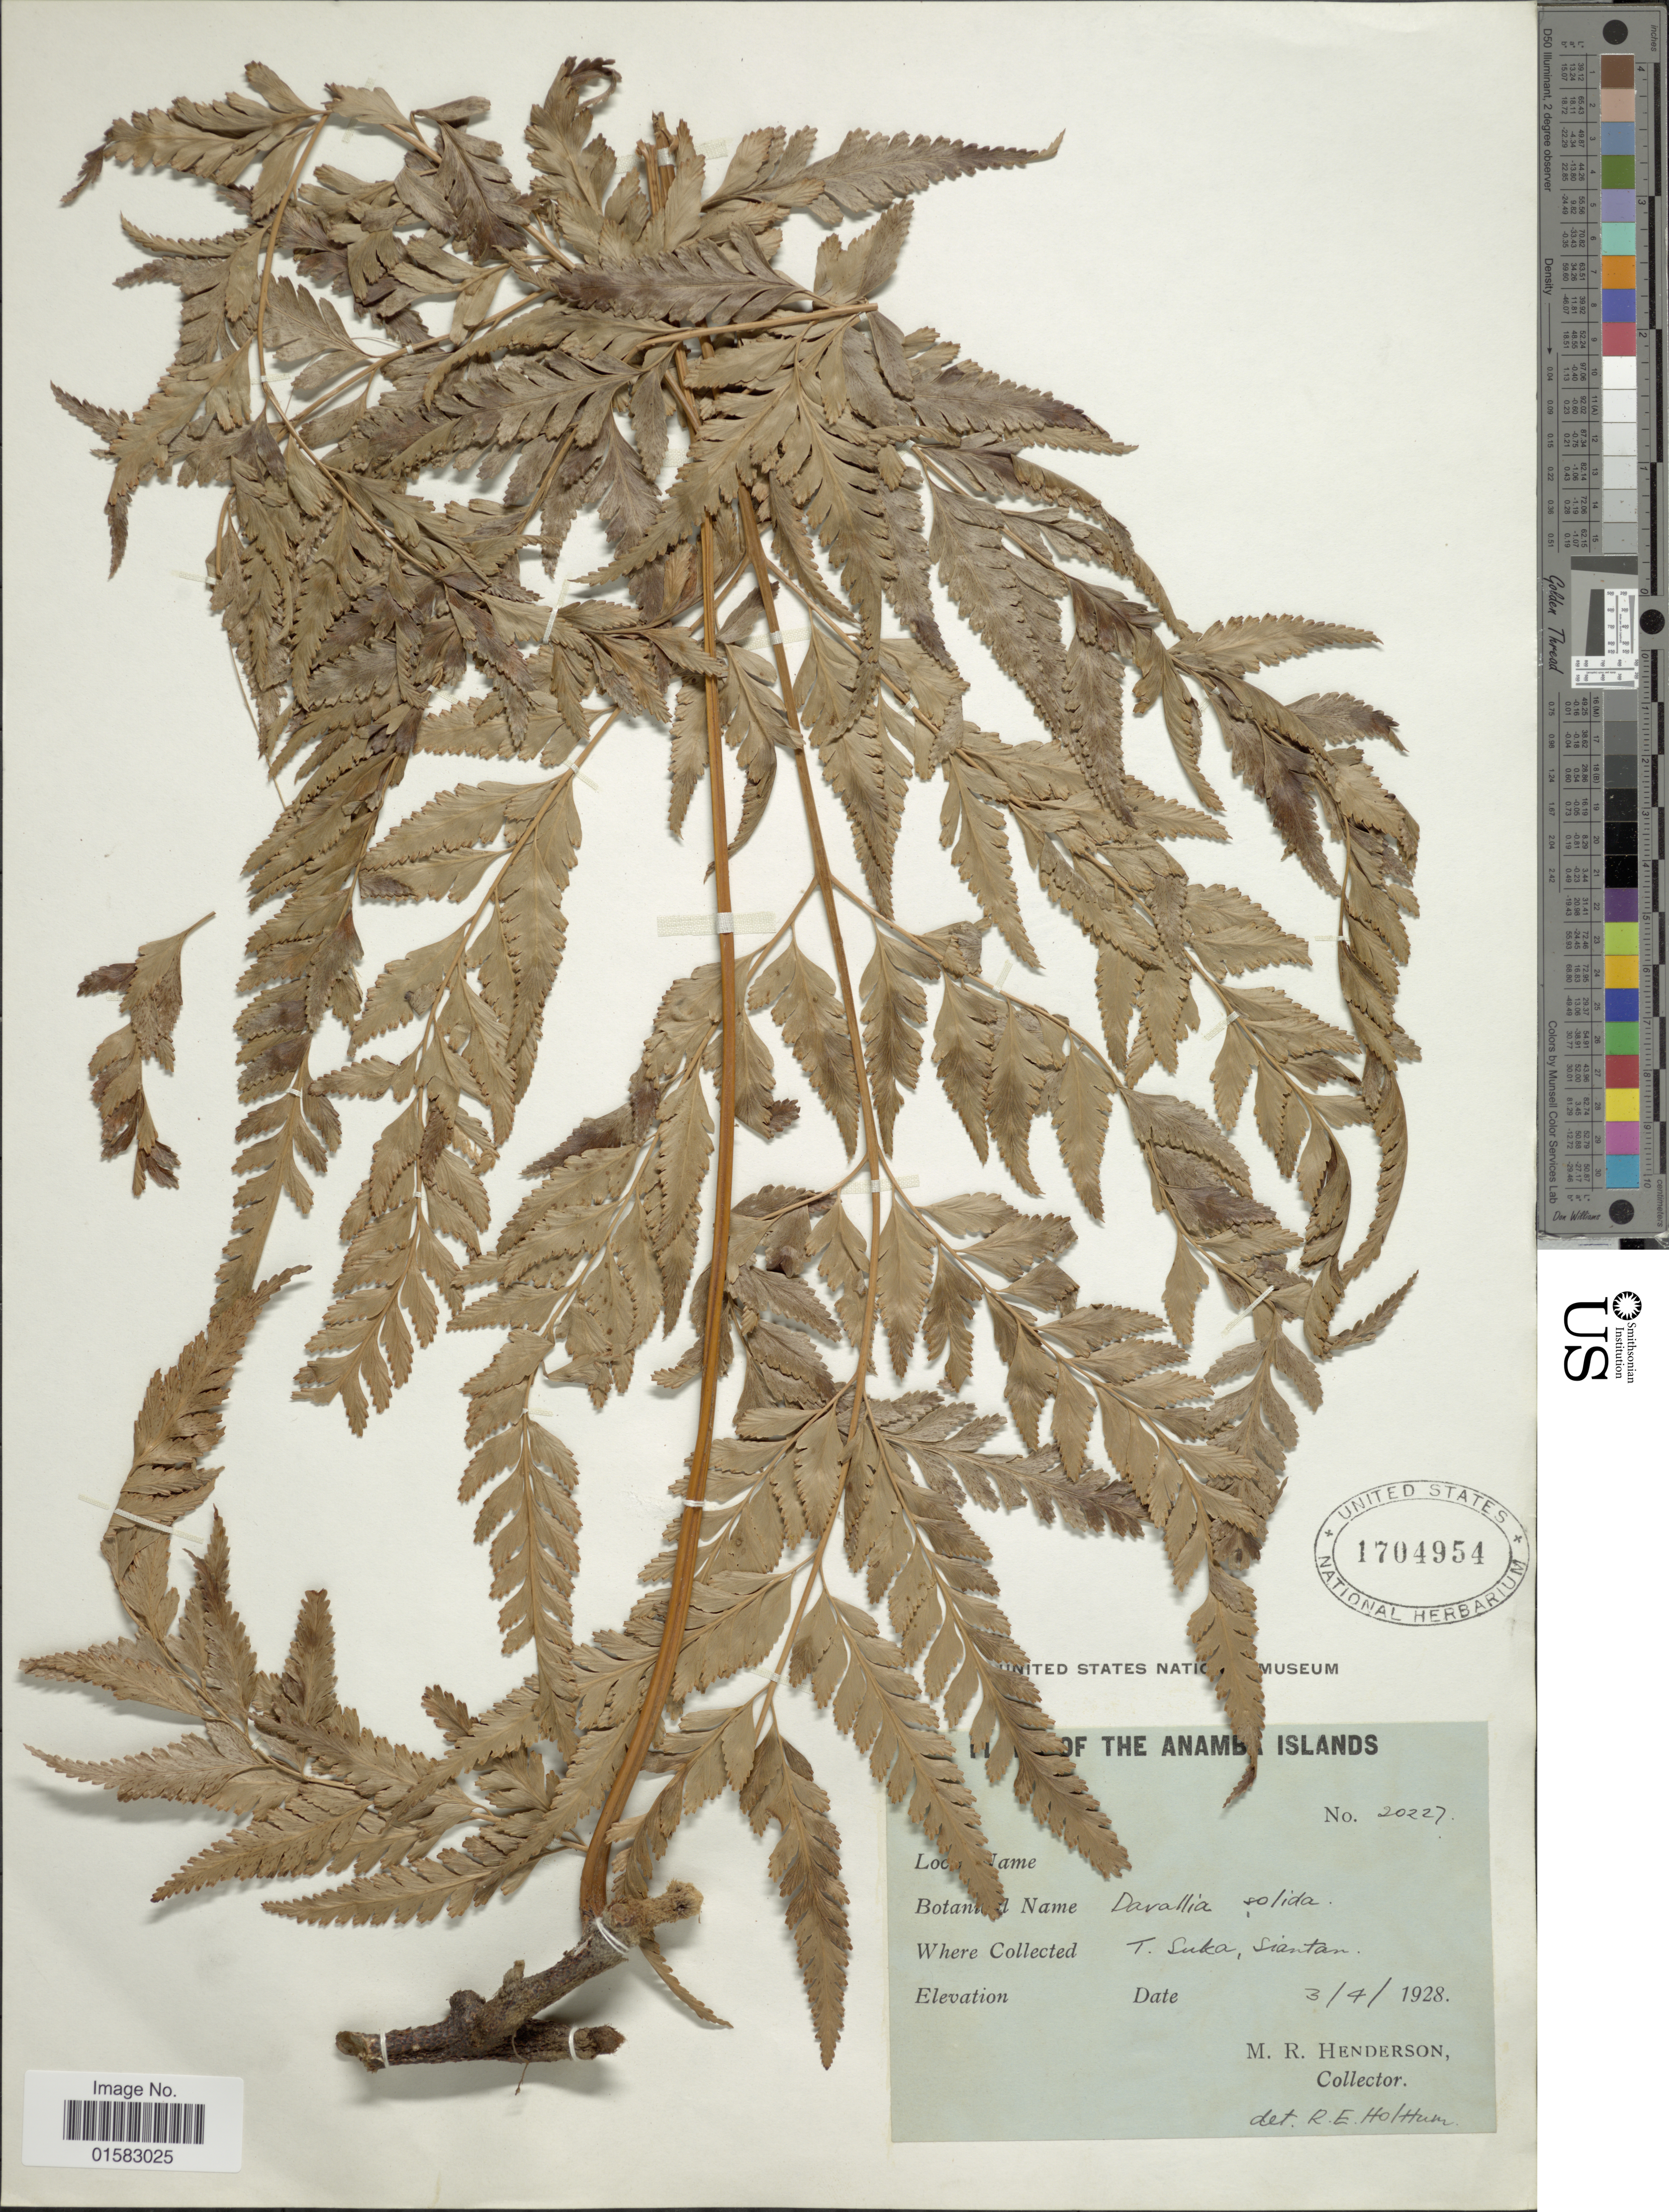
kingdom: Plantae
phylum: Tracheophyta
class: Polypodiopsida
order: Polypodiales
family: Davalliaceae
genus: Davallia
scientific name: Davallia solida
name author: (G. Forst.) Sw.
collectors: M. Henderson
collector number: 20227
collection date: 1928-04-03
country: Indonesia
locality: The Anamba Islands, T. Sukam, Siantan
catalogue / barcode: US 1704954